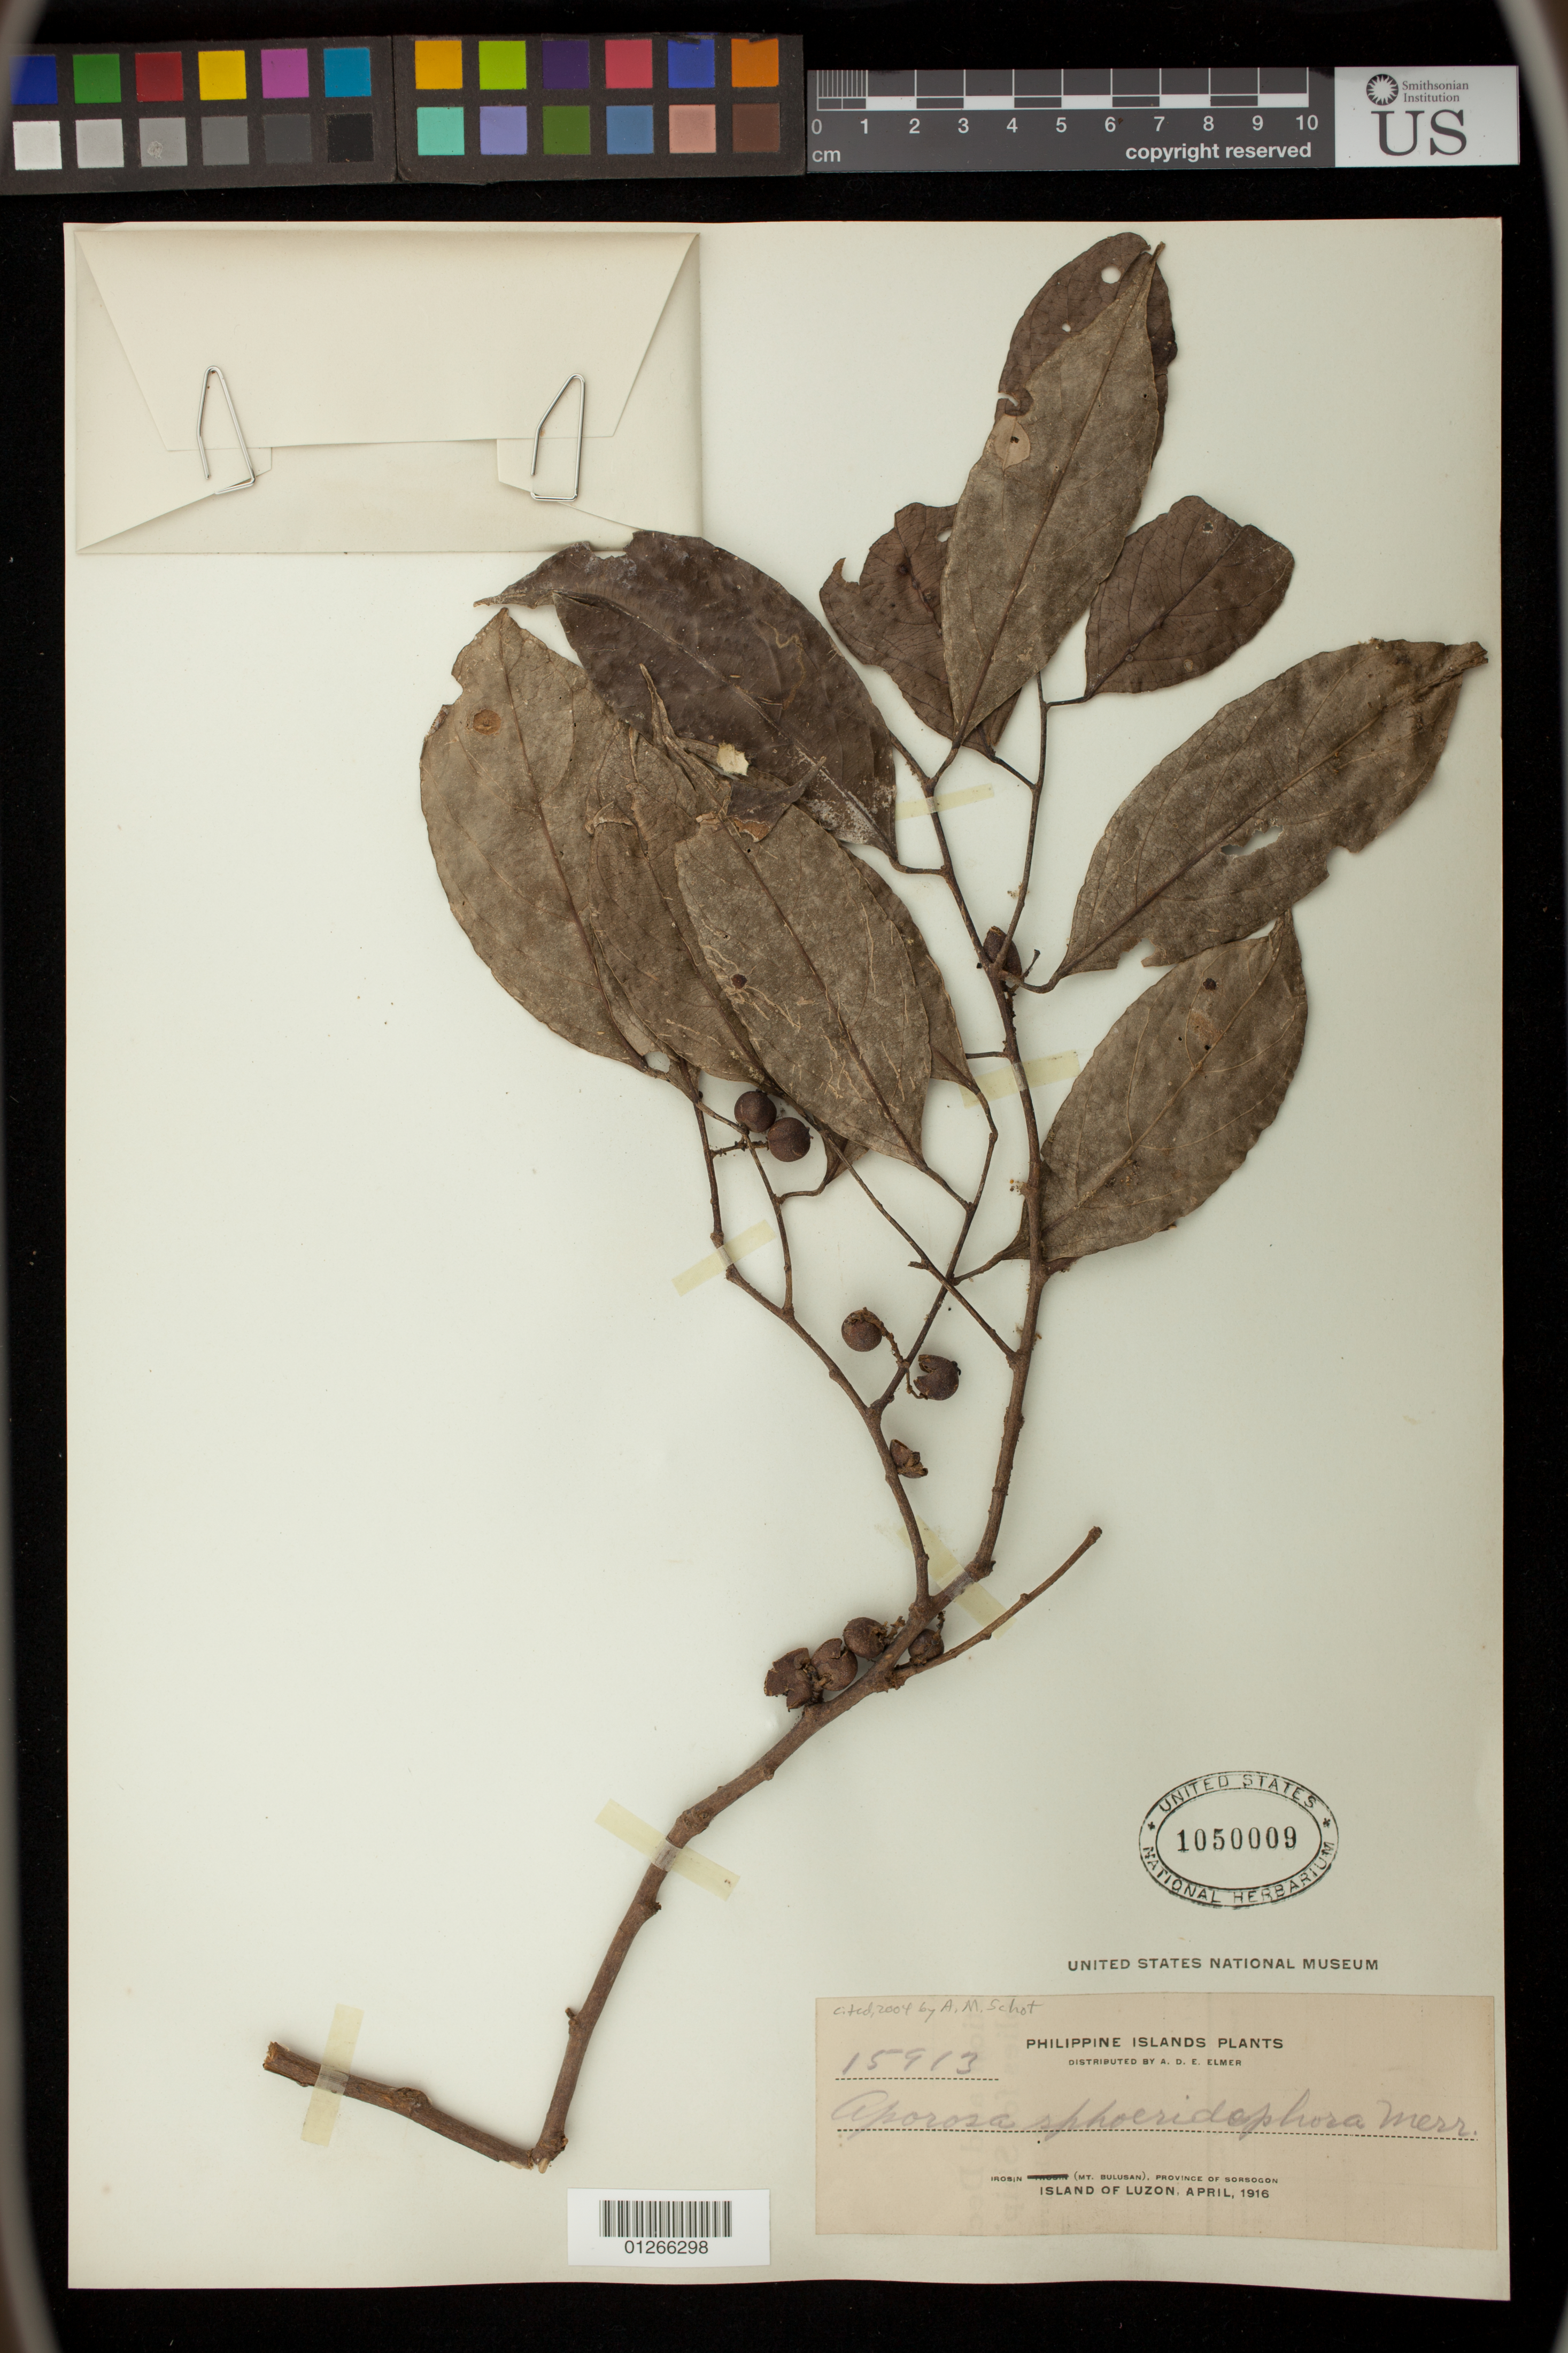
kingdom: Plantae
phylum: Tracheophyta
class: Magnoliopsida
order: Malpighiales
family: Phyllanthaceae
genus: Aporosa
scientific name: Aporosa sphaeridiophora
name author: Merr.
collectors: A. D. E. Elmer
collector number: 15913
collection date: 1916-04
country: Philippines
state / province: Bicol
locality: Irosin (Mt. Bulusan), Province of Sorsogon, Island of Luzon